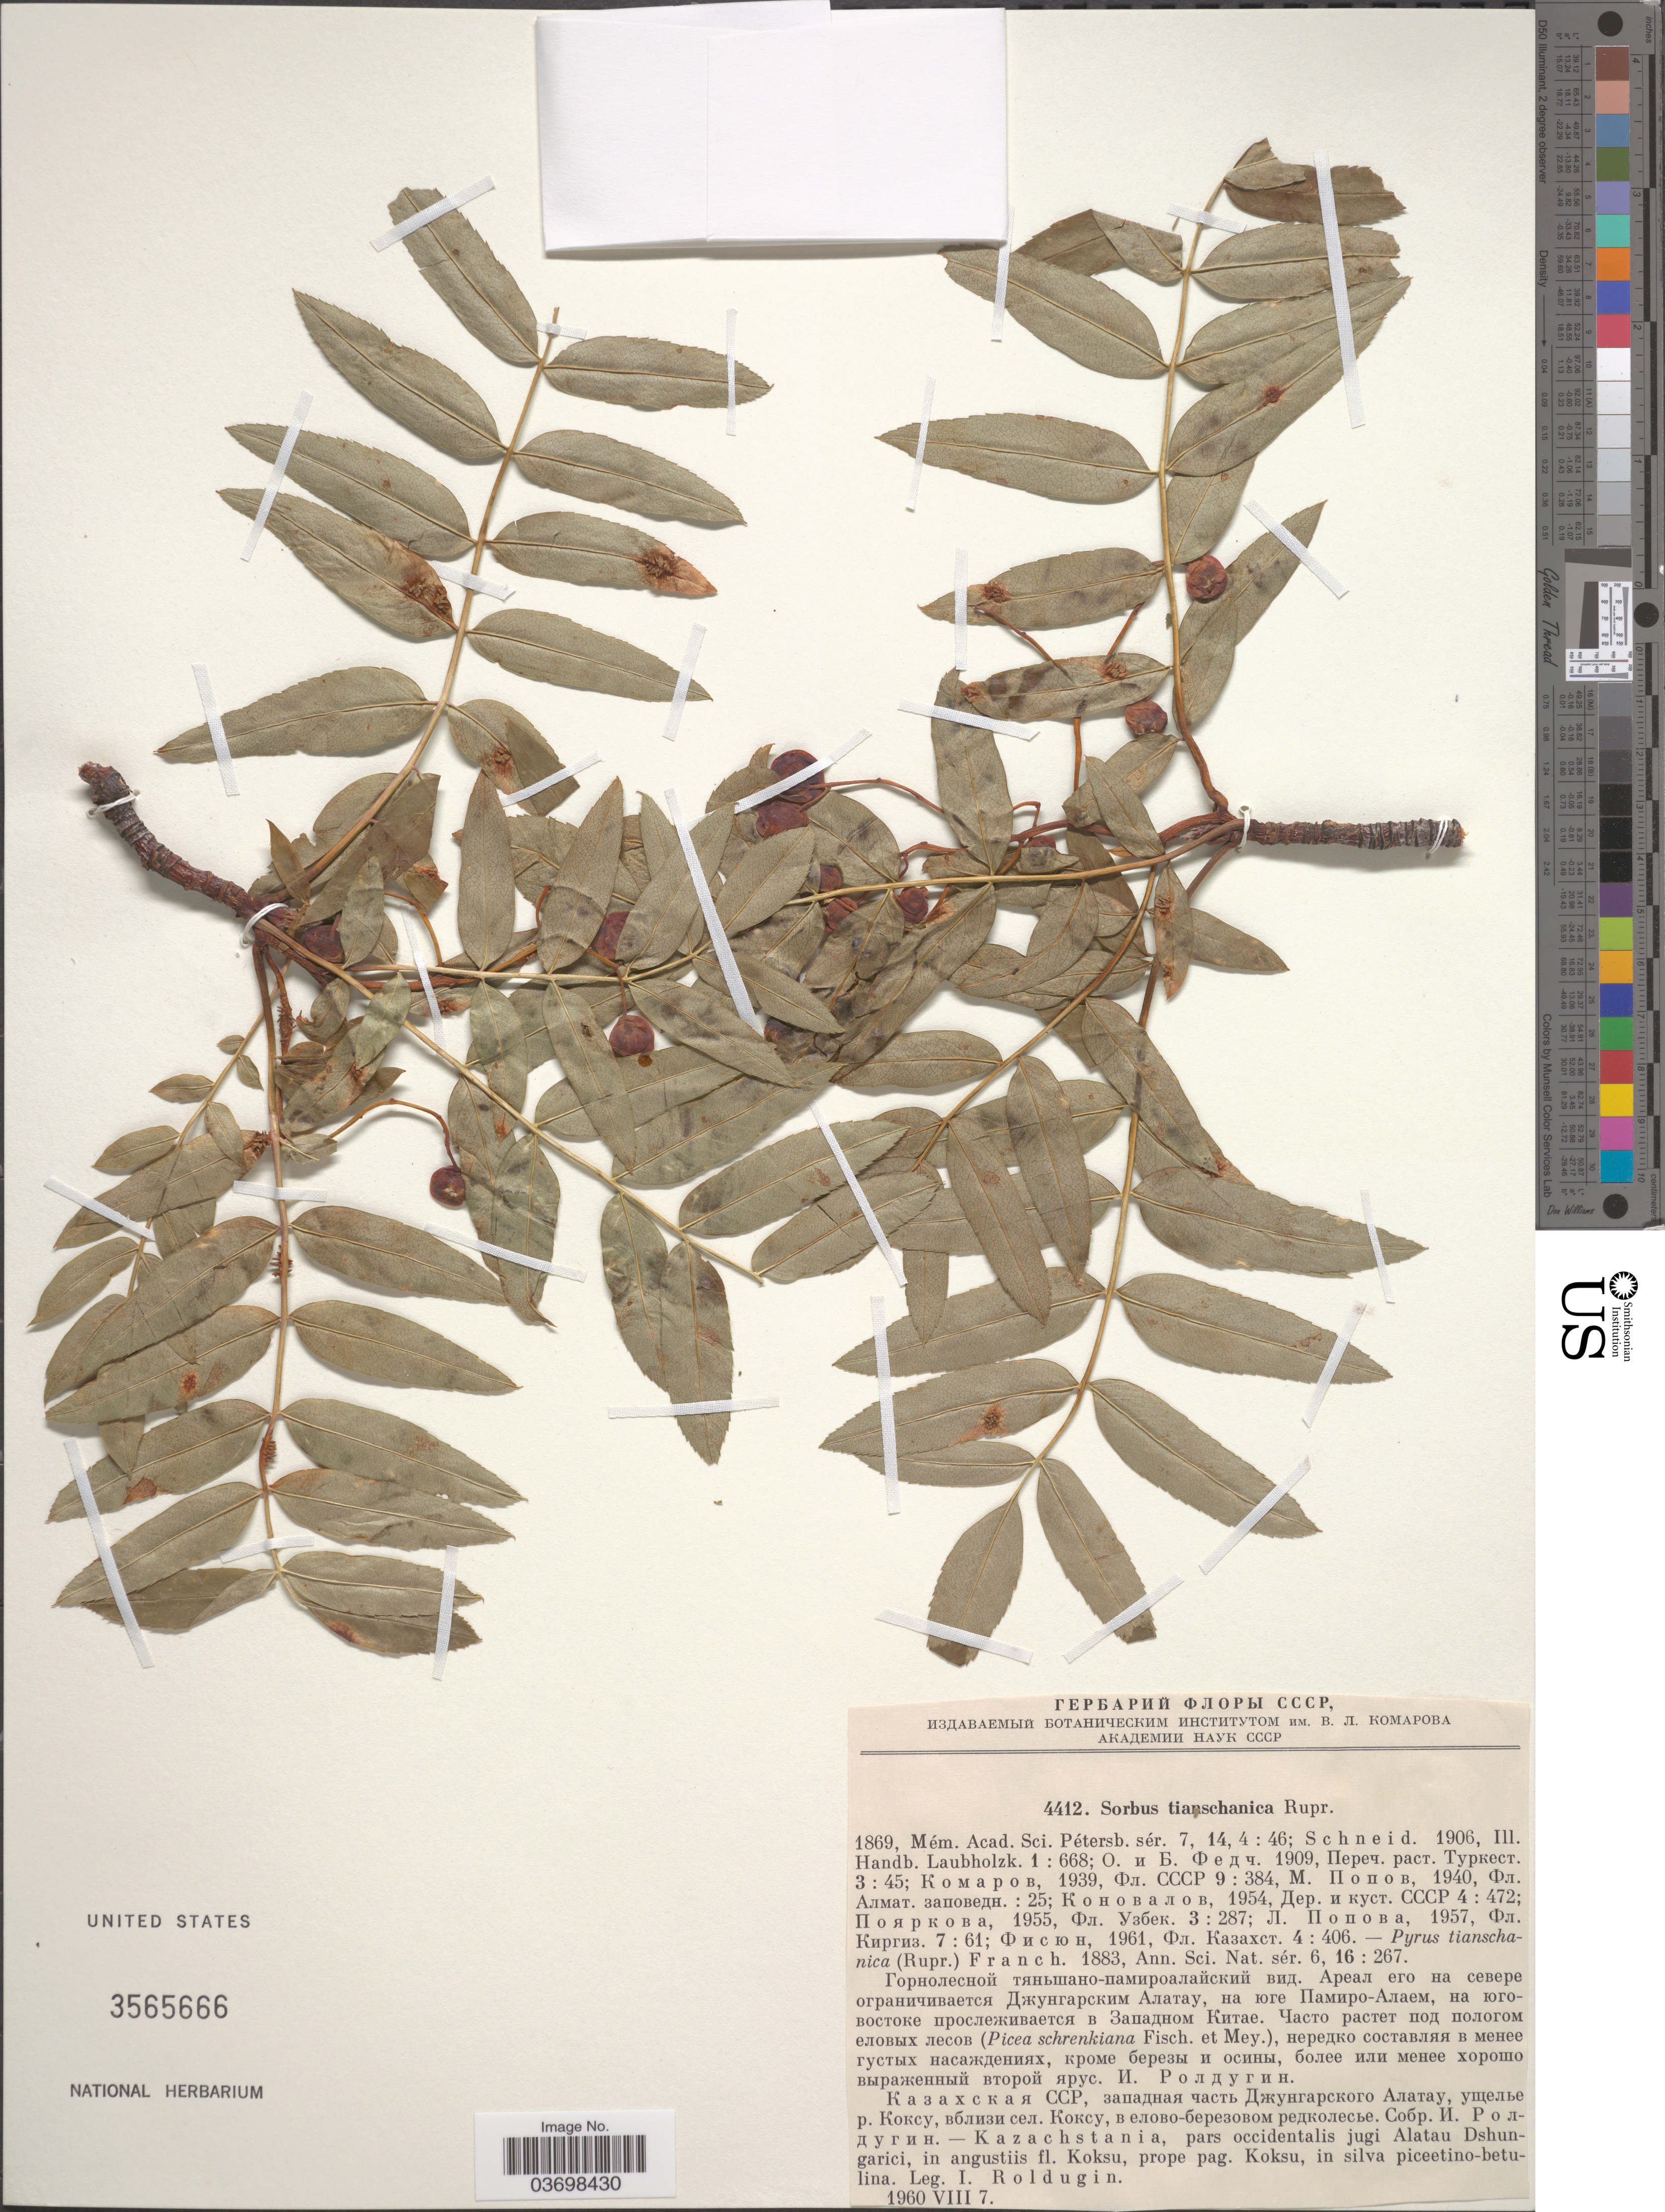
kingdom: Plantae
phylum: Tracheophyta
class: Magnoliopsida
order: Rosales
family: Rosaceae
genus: Sorbus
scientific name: Sorbus tianshanica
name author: Rupr.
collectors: I. Roldugin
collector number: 4412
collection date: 1960-08-07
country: Kazakhstan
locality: Kazachstania, pars occidentalis jugi Alatau Dshungarici, in augustiis fl. Koksu, prope pag. Koksu.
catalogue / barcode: US 3565666